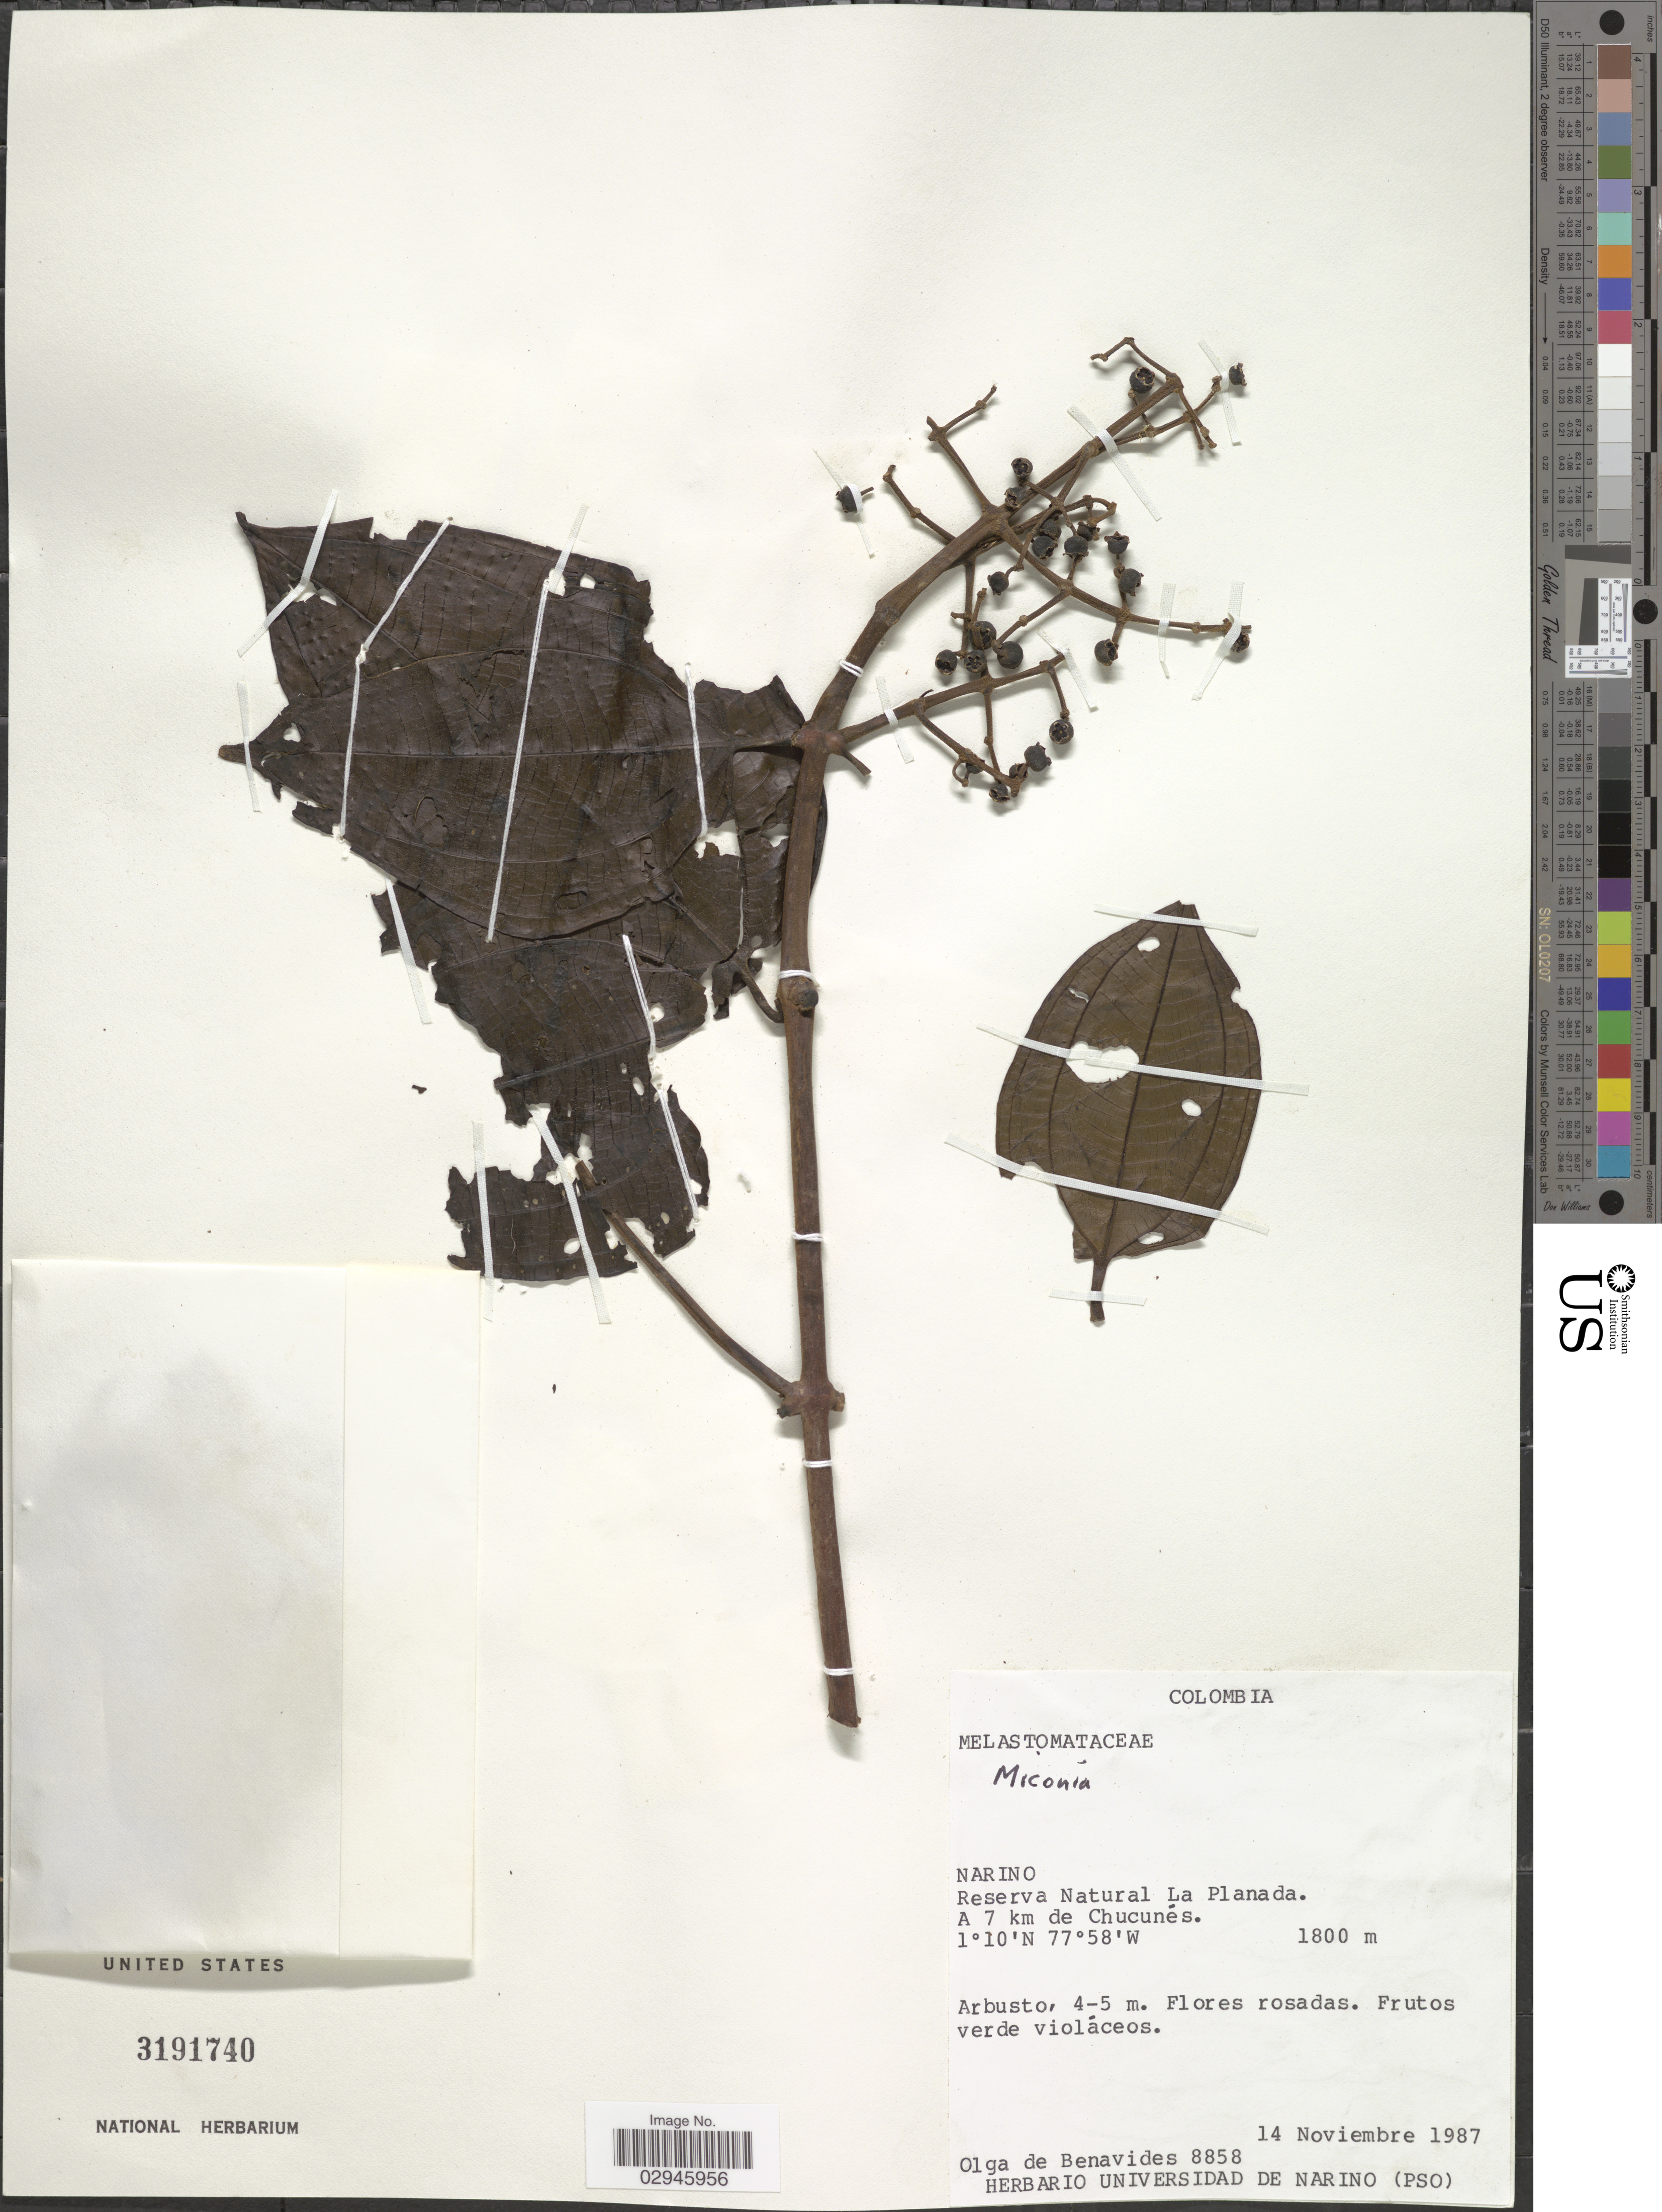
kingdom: Plantae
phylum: Tracheophyta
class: Magnoliopsida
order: Myrtales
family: Melastomataceae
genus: Miconia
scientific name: Miconia sp.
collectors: Olga S. de Benavides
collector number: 8858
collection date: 1987-11-14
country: Colombia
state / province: Nariño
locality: Reserva Natural La Planada. A 7 km de Chucunés.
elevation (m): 1800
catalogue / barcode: US 3191740